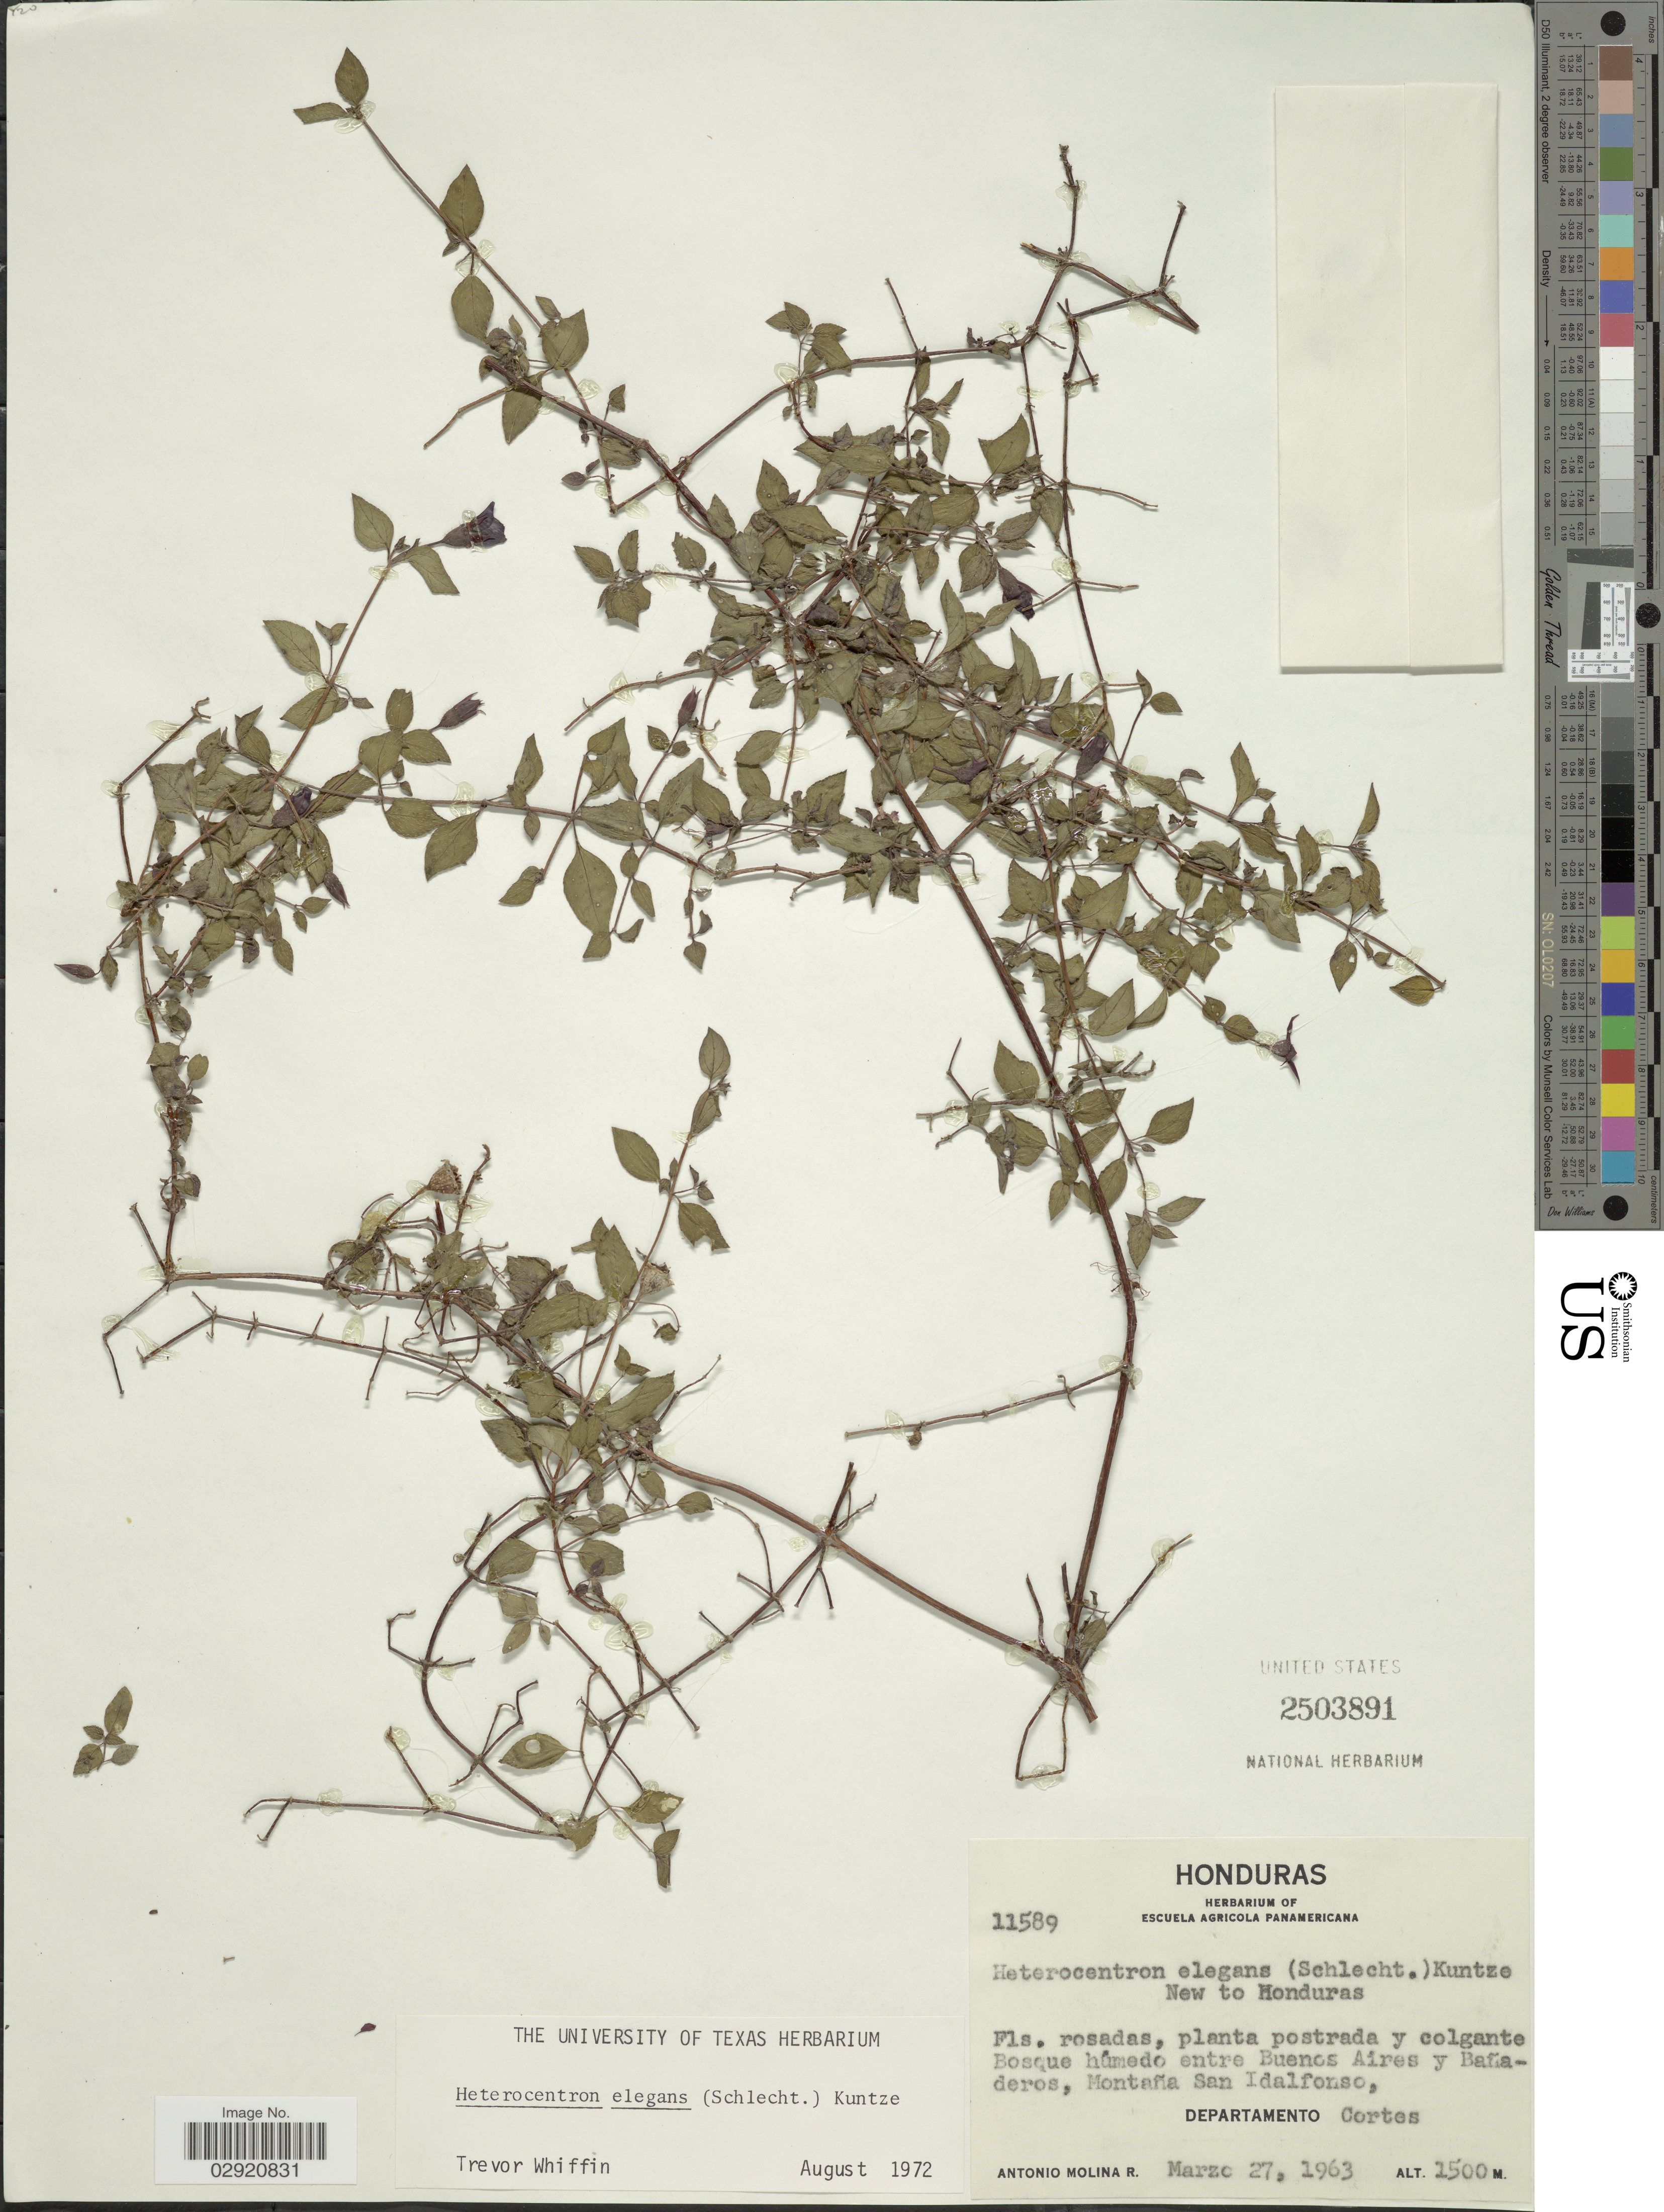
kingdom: Plantae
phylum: Tracheophyta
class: Magnoliopsida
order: Myrtales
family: Melastomataceae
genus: Heterocentron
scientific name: Heterocentron elegans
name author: (Schltdl.) Kuntze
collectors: A. Molina R.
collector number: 11589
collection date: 1963-03-27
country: Honduras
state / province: Cortés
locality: Entre Buenos Aires y Bañaderos, Montaña San Idalfonso, Departamento Cortes.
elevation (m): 1500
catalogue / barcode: US 2503891